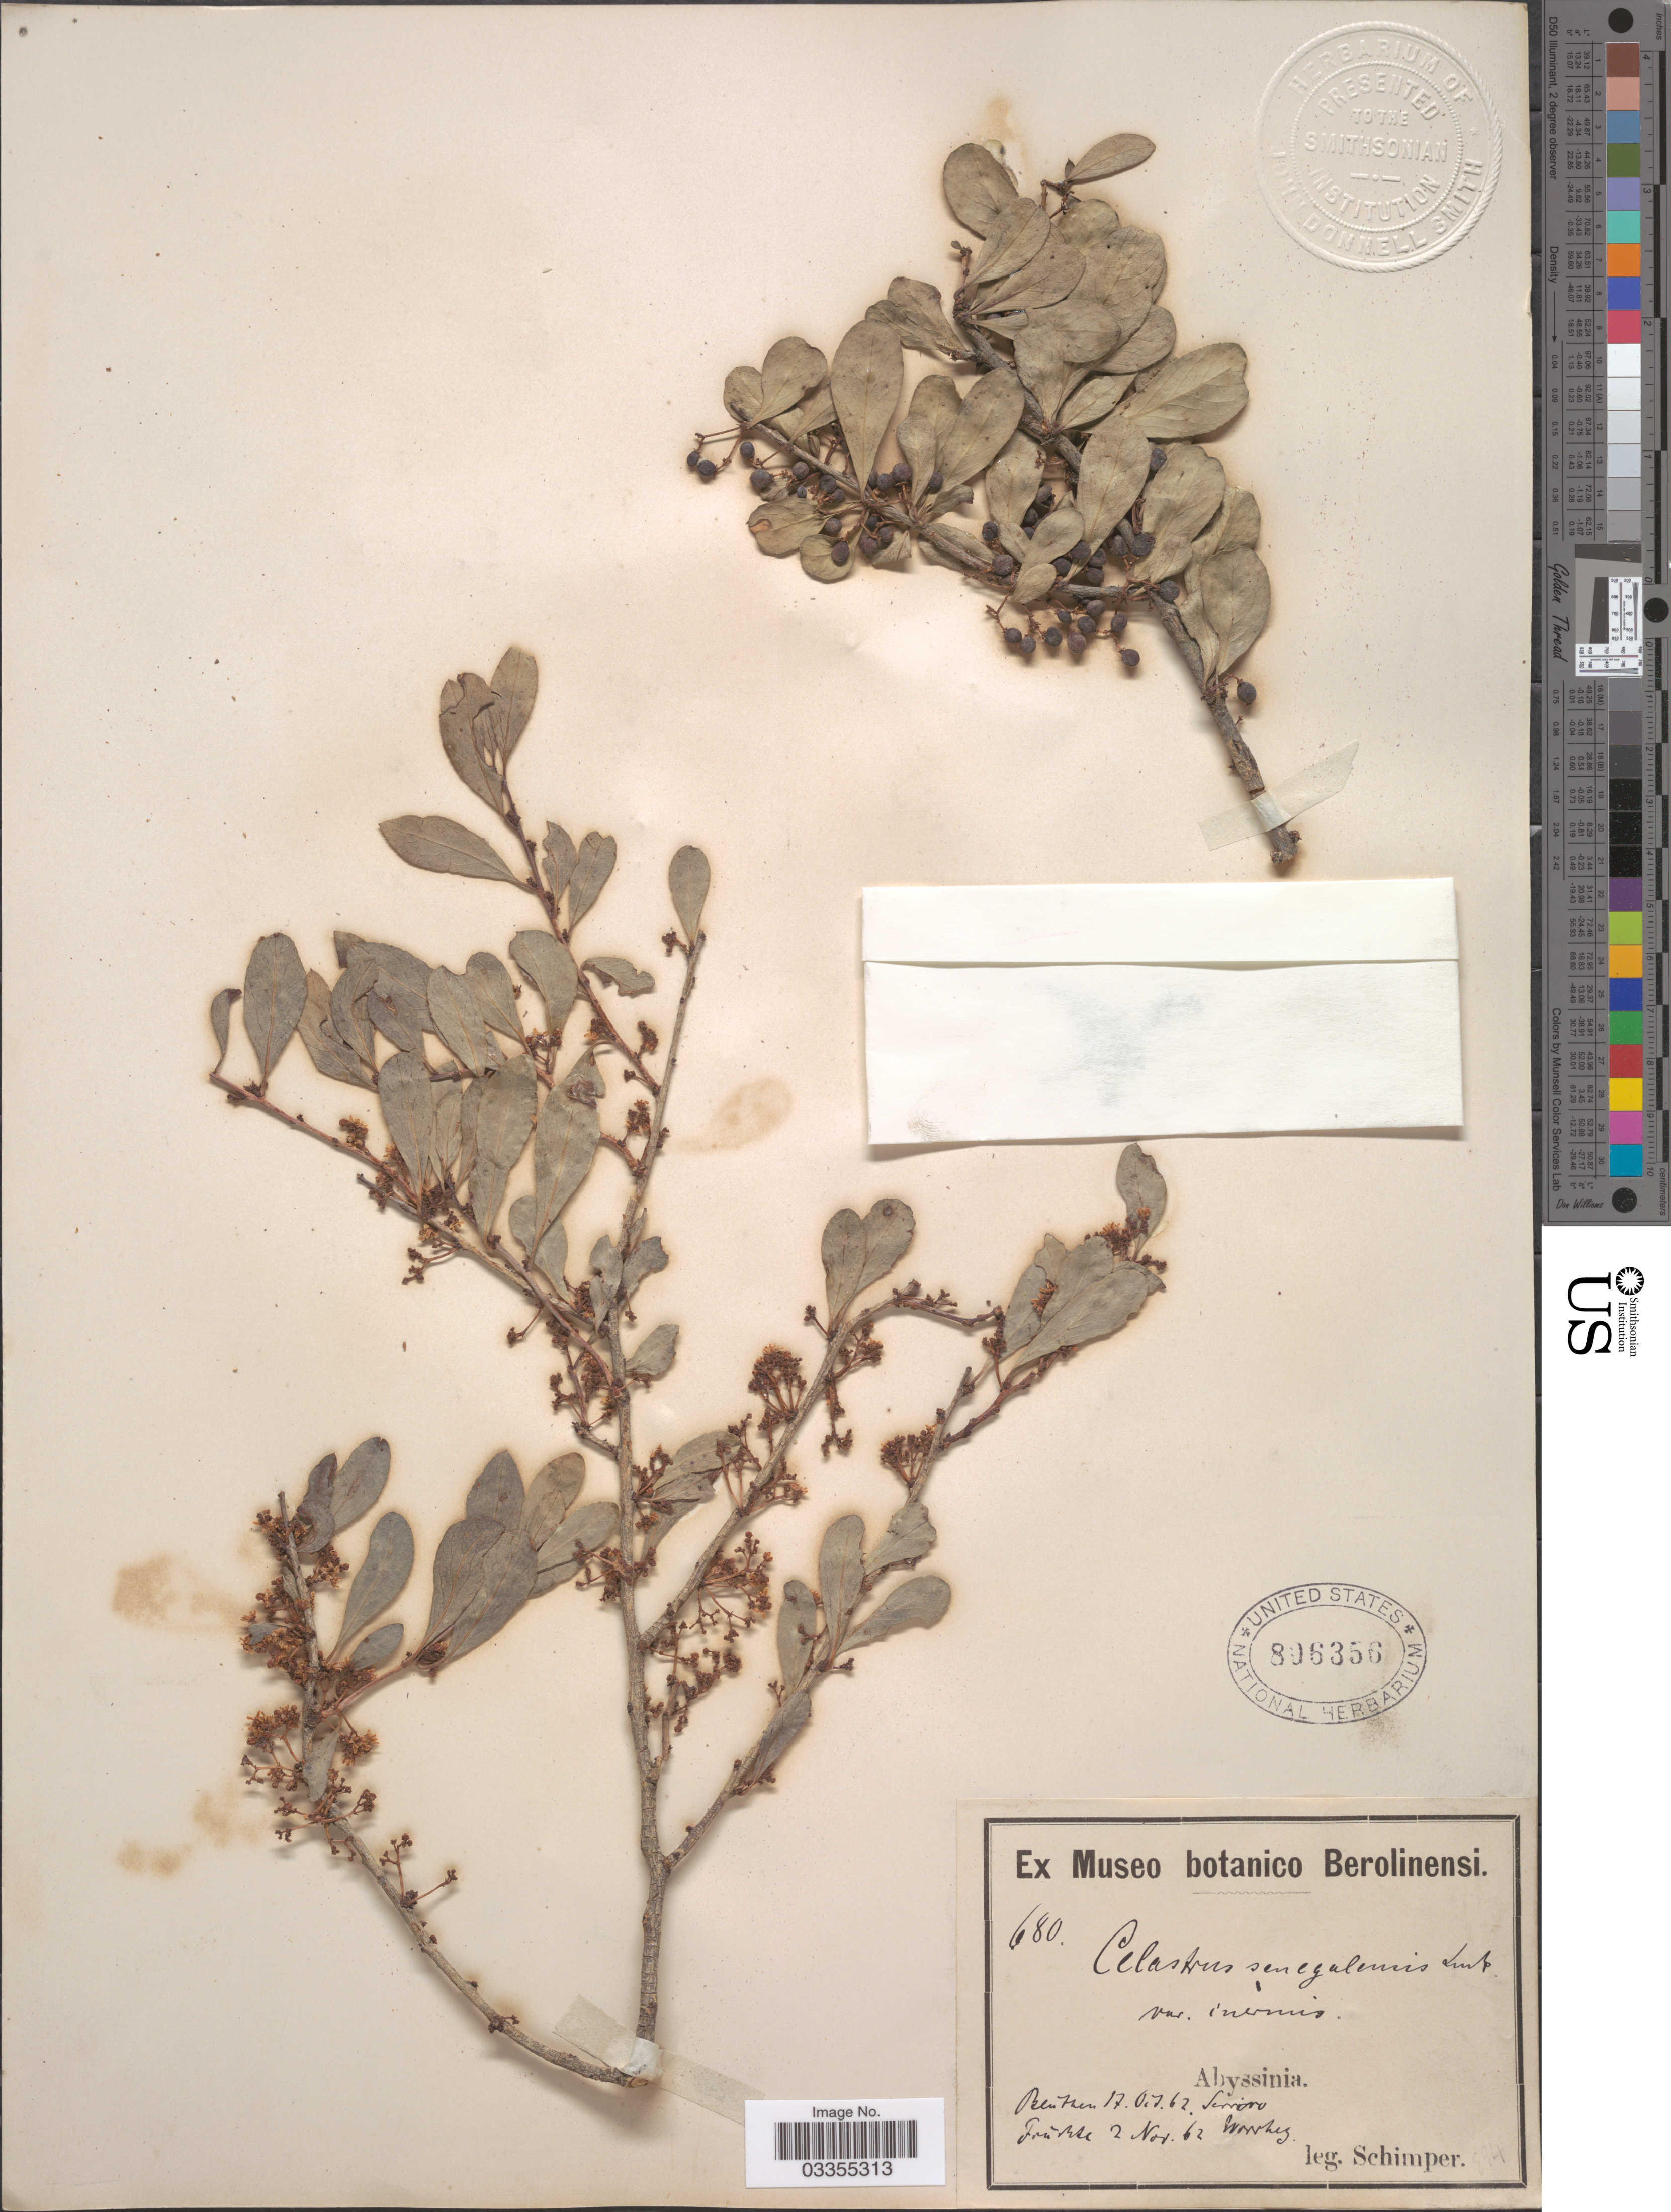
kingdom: Plantae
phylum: Tracheophyta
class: Magnoliopsida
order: Celastrales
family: Celastraceae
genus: Gymnosporia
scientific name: Gymnosporia senegalensis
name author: (Lam.) Loes.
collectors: -. Schimper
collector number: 680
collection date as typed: Transcribed d/m/y: 17/7/62 to 2/11/62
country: Ethiopia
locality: Abyssinia.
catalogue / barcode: US 806356